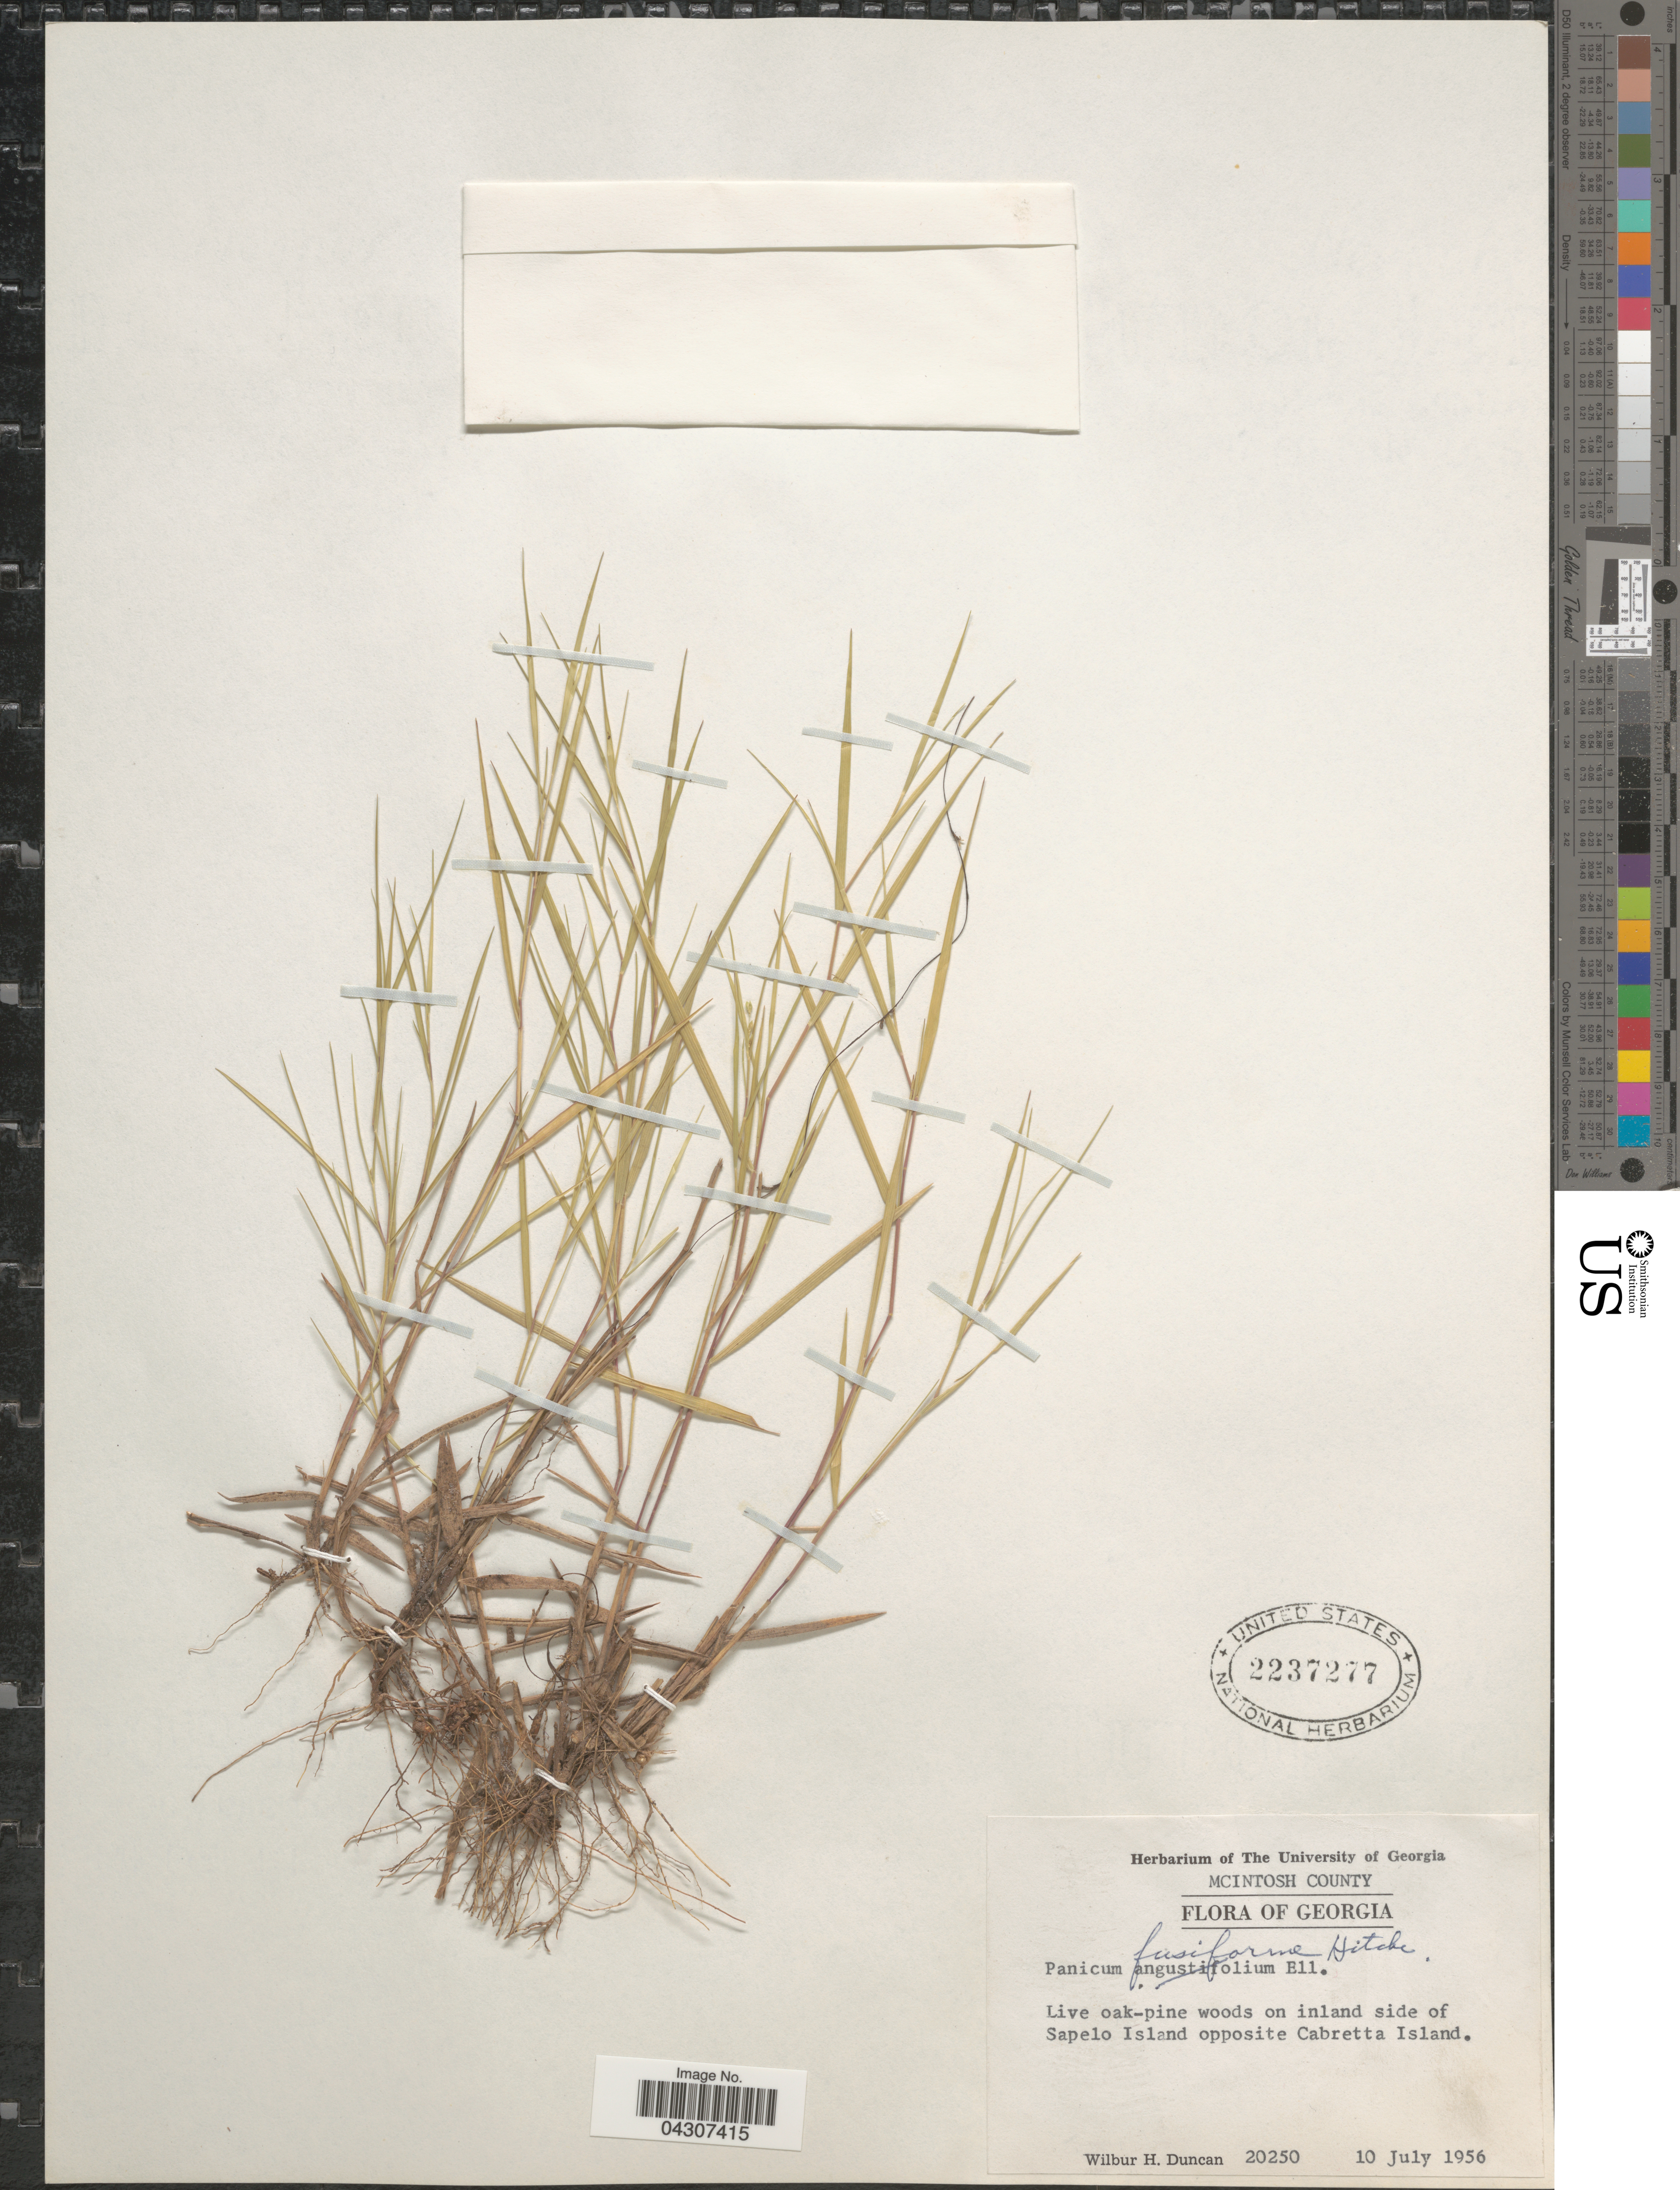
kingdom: Plantae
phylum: Tracheophyta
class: Liliopsida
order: Poales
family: Poaceae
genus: Dichanthelium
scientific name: Dichanthelium aciculare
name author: (Desv. ex Poir.) Gould & C.A. Clark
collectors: W. H. Duncan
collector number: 20250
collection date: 1956-07-10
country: United States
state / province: Georgia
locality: McIntosh County. Live oak-pine woods on inland side of Sapelo Island opposite Cabretta Island.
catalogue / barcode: US 2237277